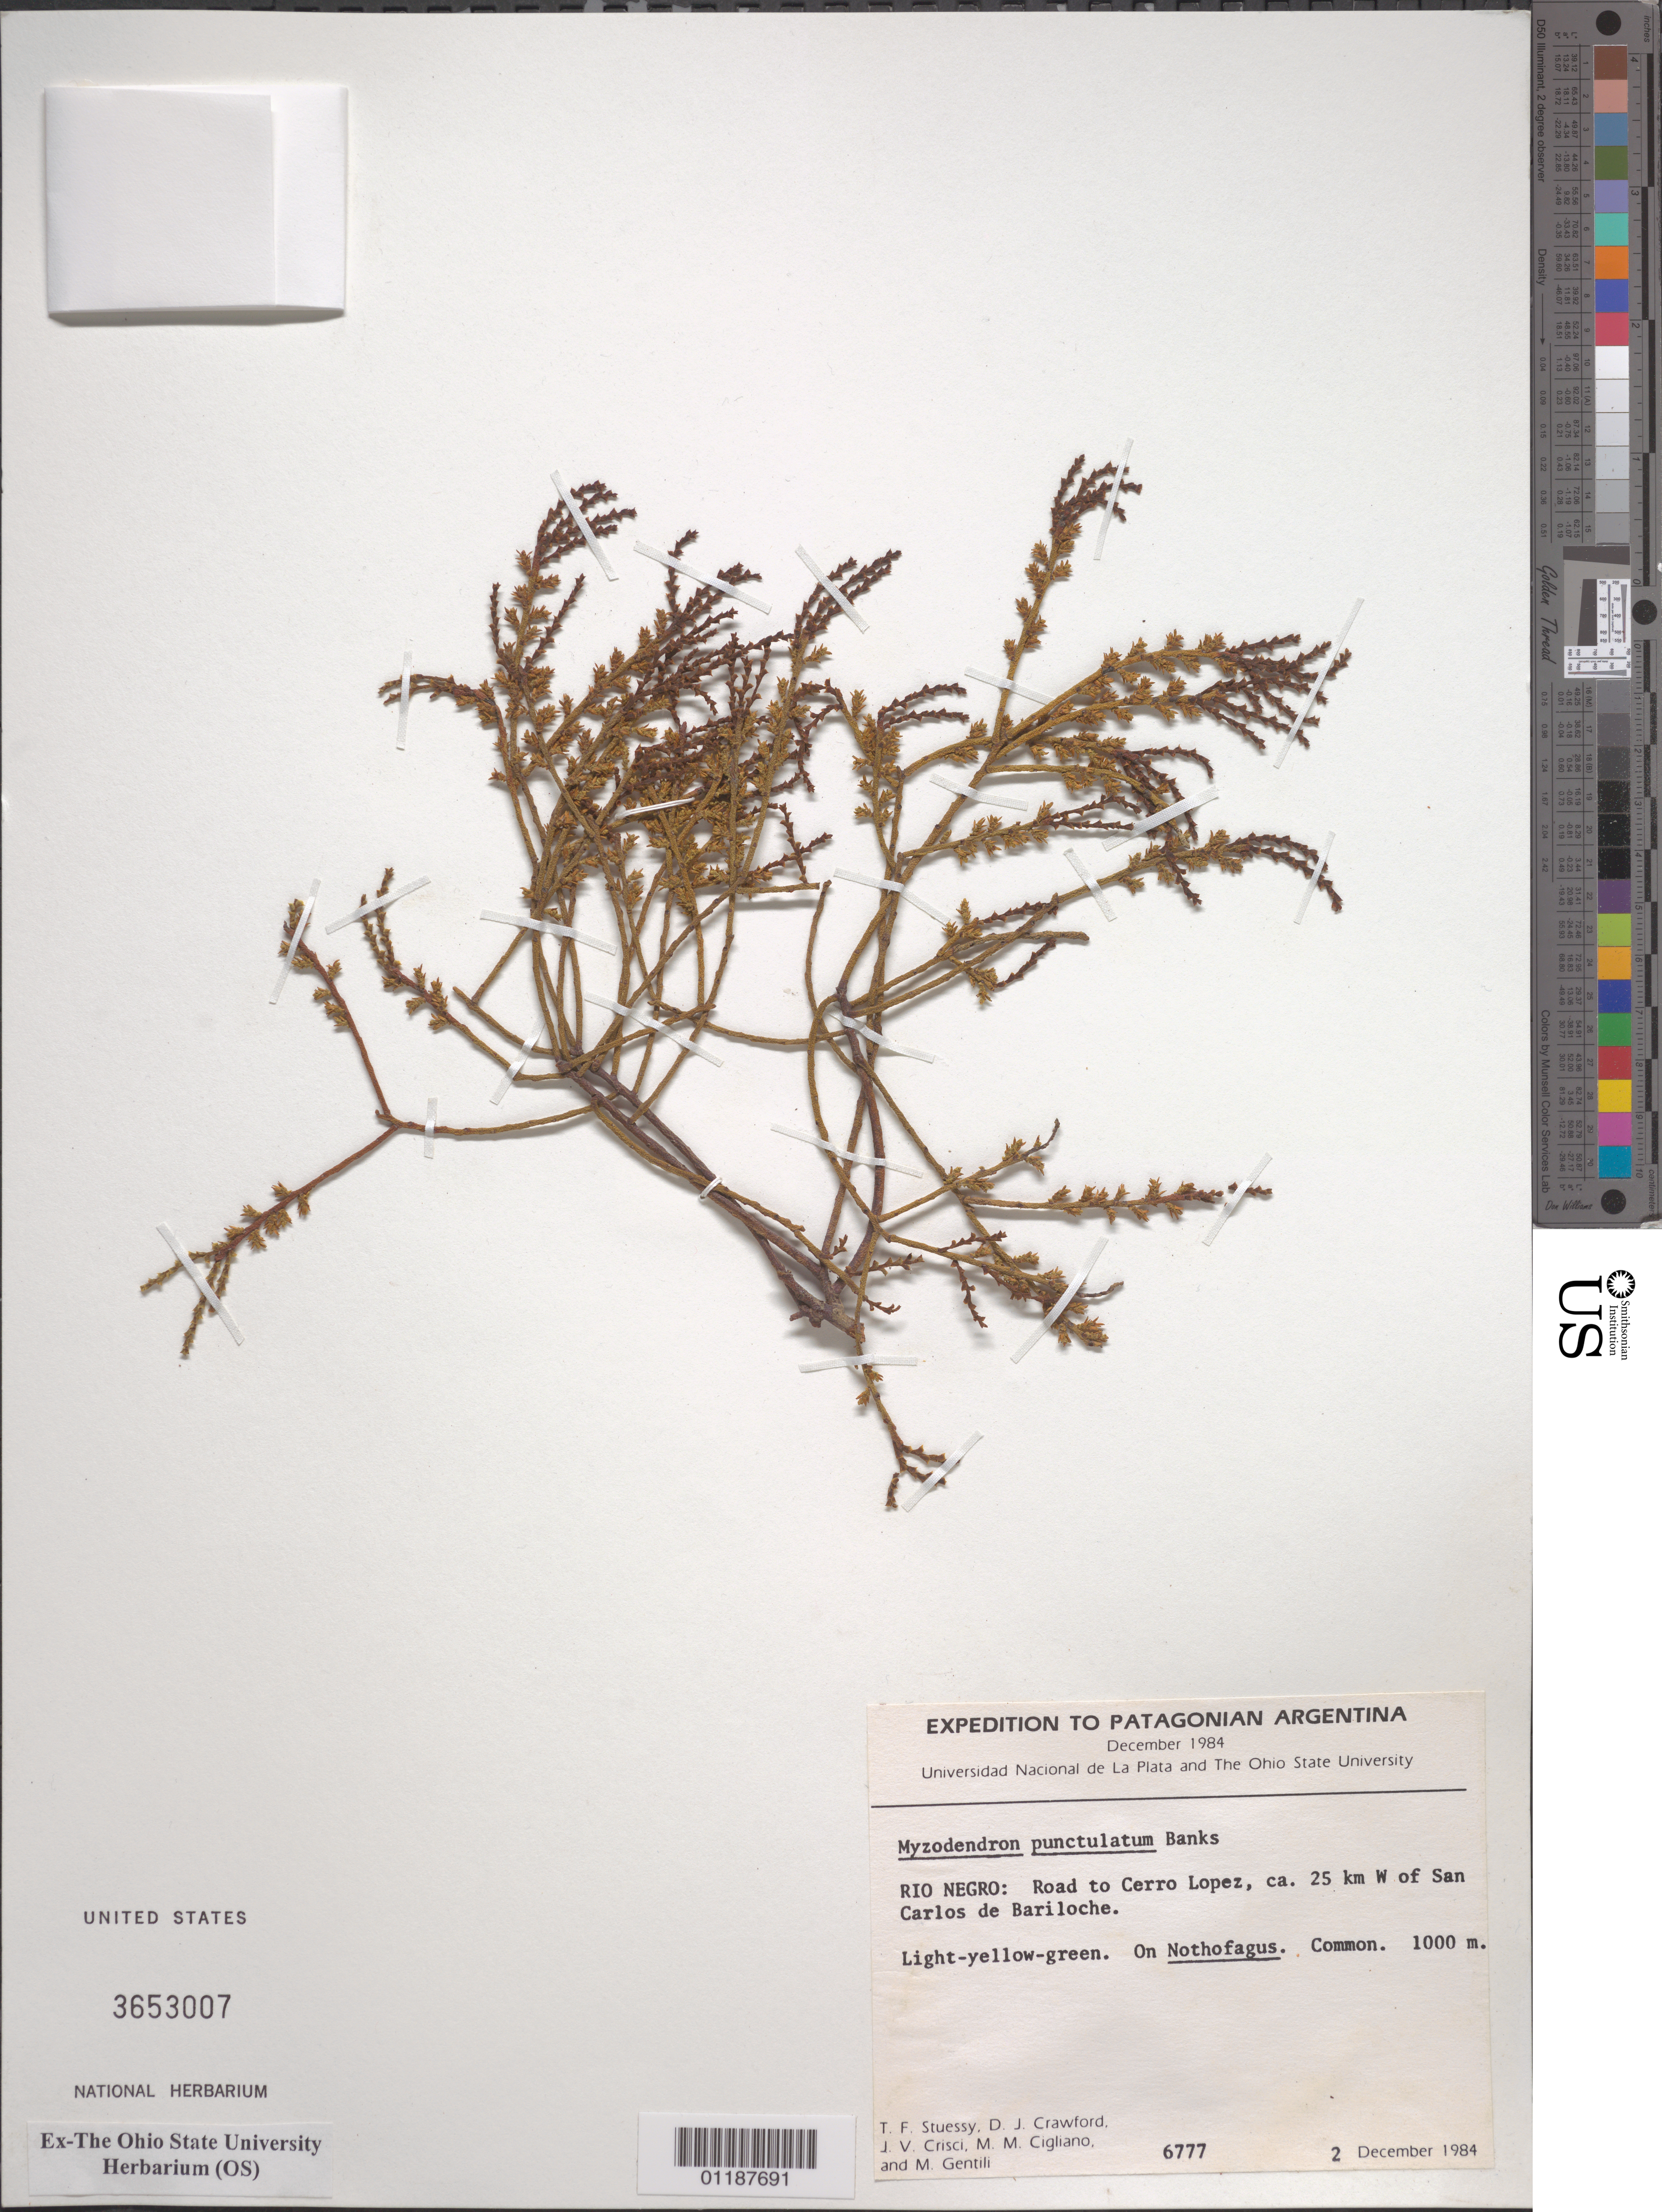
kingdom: Plantae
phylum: Tracheophyta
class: Magnoliopsida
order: Santalales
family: Misodendraceae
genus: Misodendrum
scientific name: Misodendrum punctulatum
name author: Sol. ex DC.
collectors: T. Stuessy, D. Crawford, J. Crisci, M. Cigliano & M. Gentili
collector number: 6777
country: Argentina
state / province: Rio Negro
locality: Road to Cerro Lopez, W of San Carlos de Bariloche.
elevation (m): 1000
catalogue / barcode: US 3653007